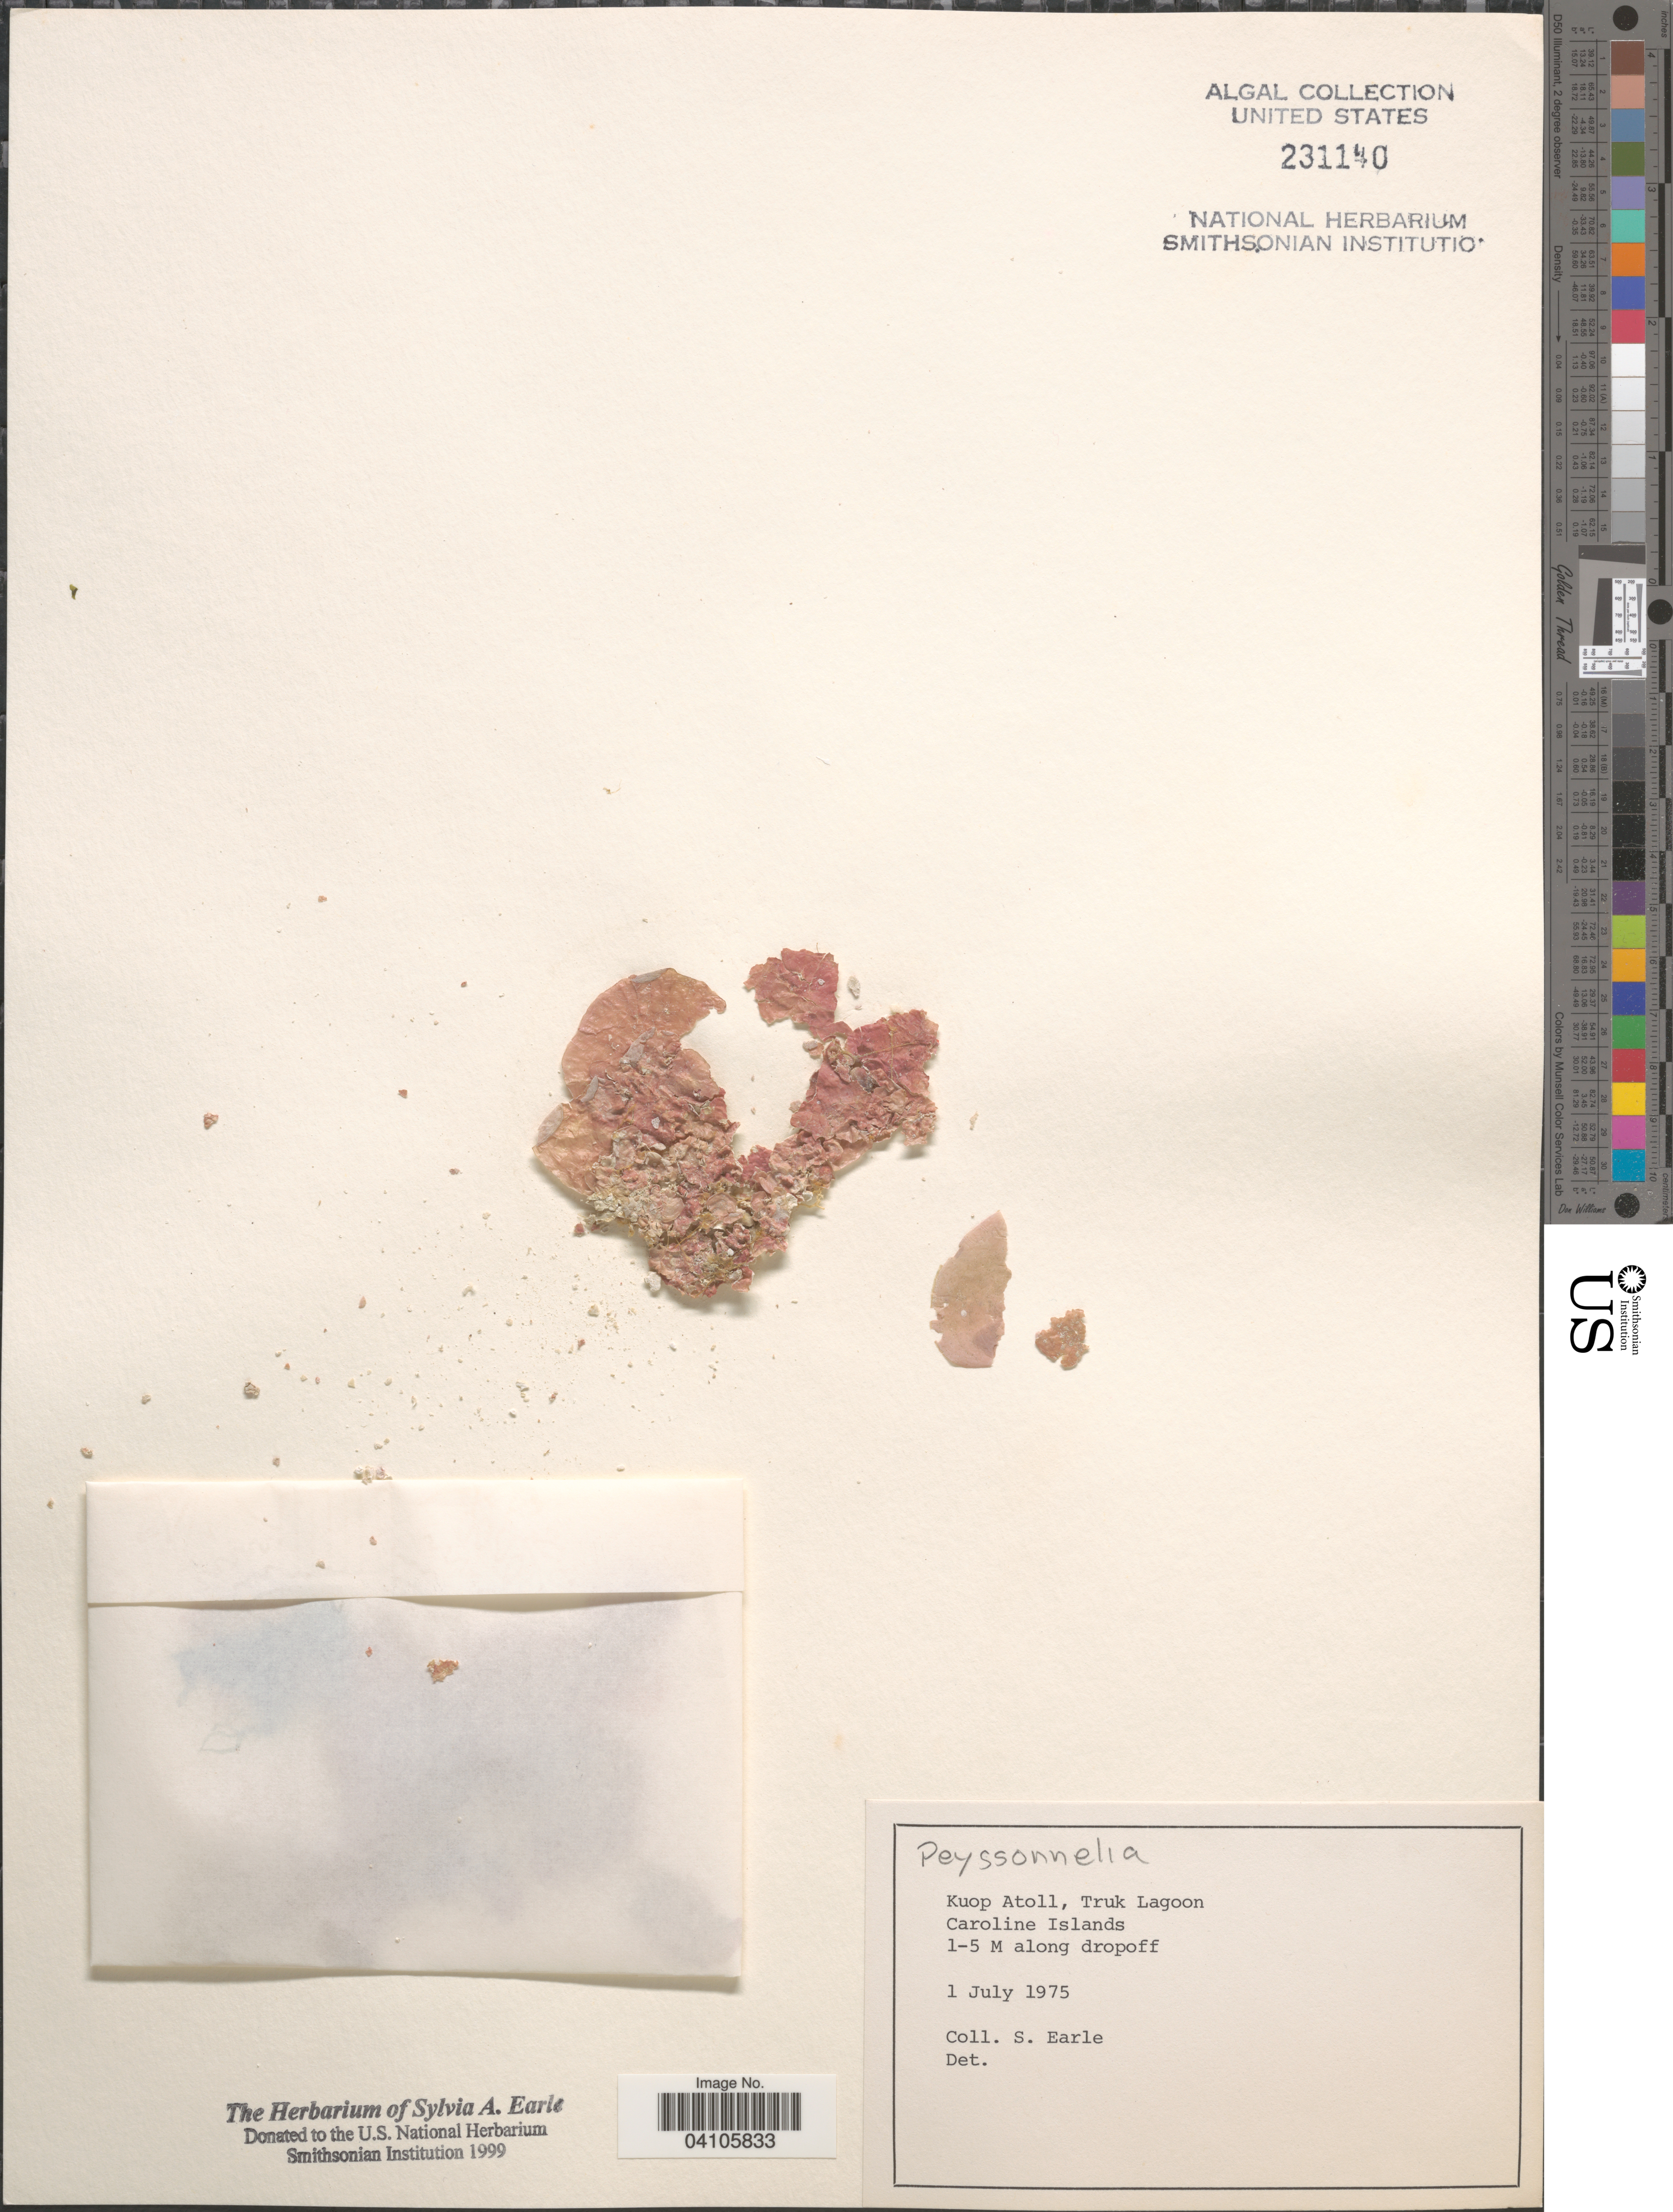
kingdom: Plantae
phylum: Rhodophyta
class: Florideophyceae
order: Peyssonneliales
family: Peyssonneliaceae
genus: Peyssonnelia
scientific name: Peyssonnelia sp.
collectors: S. A. Earle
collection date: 1975-07-01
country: Micronesia, Federated States of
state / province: Truk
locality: Kuop Atoll, Truk Lagoon. Caroline Islands.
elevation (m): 1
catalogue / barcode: US 231140